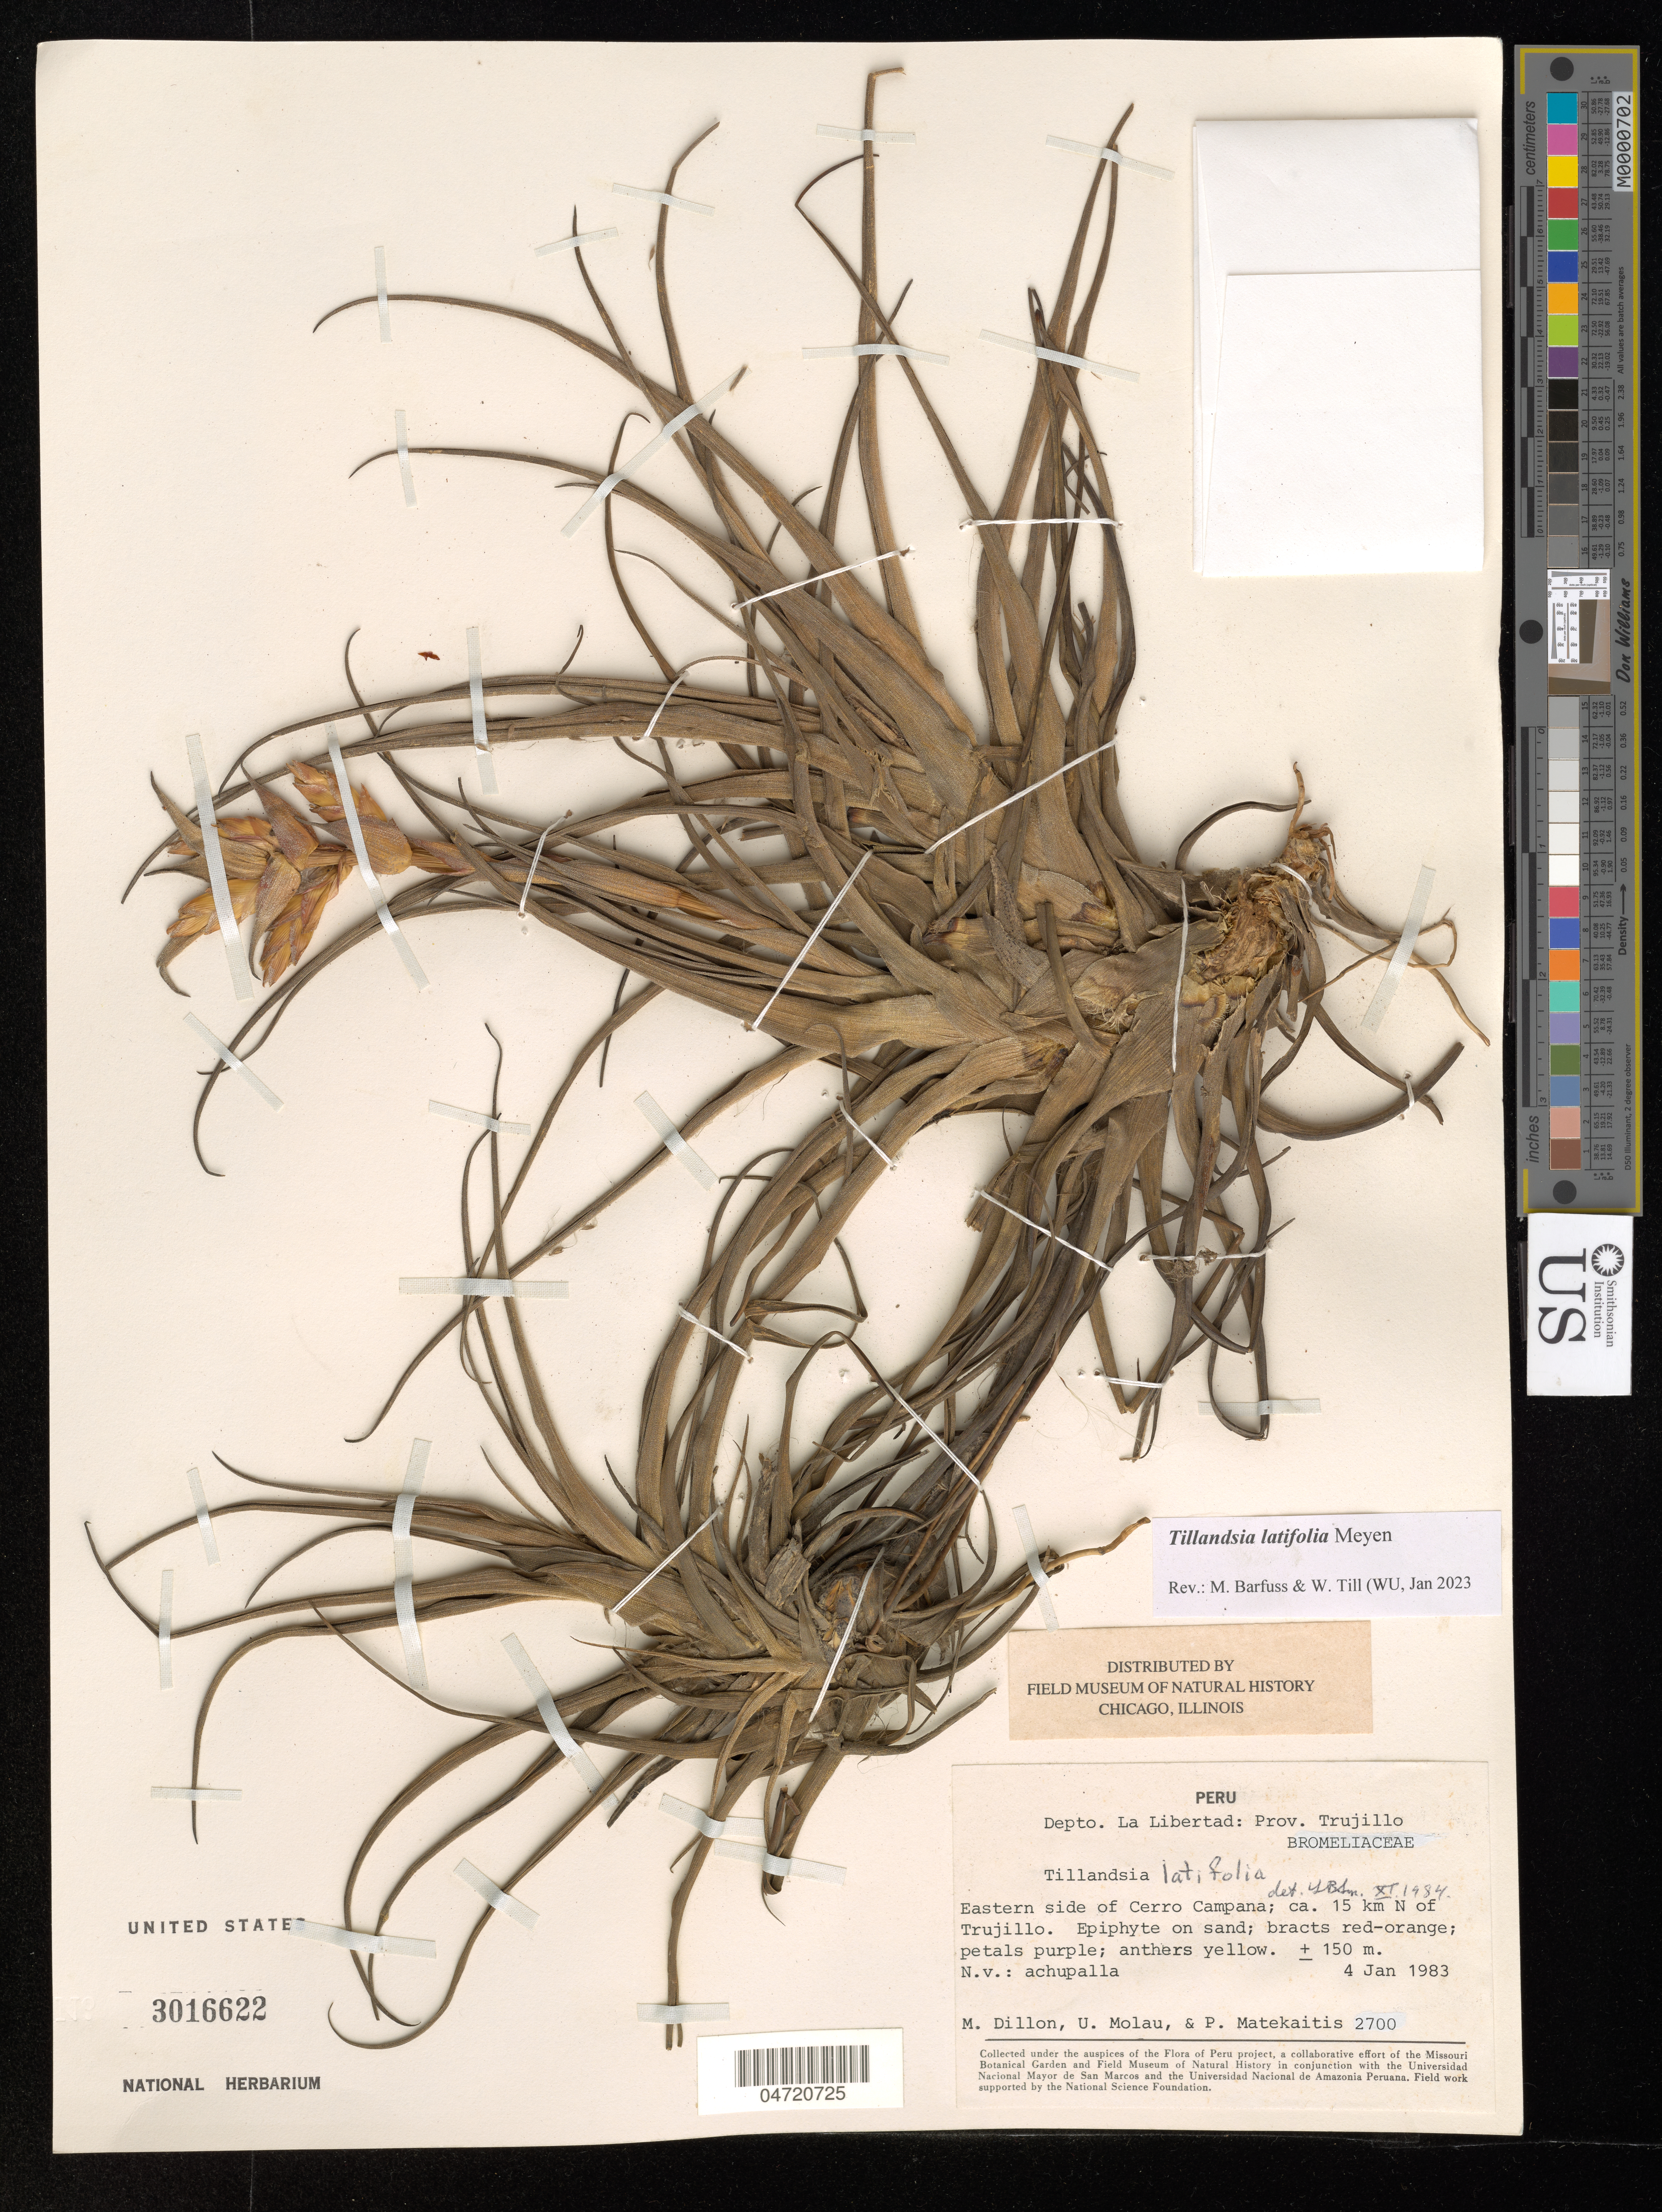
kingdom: Plantae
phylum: Tracheophyta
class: Liliopsida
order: Poales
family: Bromeliaceae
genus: Tillandsia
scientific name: Tillandsia latifolia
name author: Meyen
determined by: Barfuss, Michael H.; Till, W.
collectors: M. O. Dillon, U. Molau & P. Matekaitis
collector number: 2700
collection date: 1983-01-04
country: Peru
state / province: La Libertad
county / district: Trujillo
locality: Eastern slope of Cerro Campana; ca. 15 km N of Trujillo.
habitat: On sand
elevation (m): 150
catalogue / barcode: US 3016622